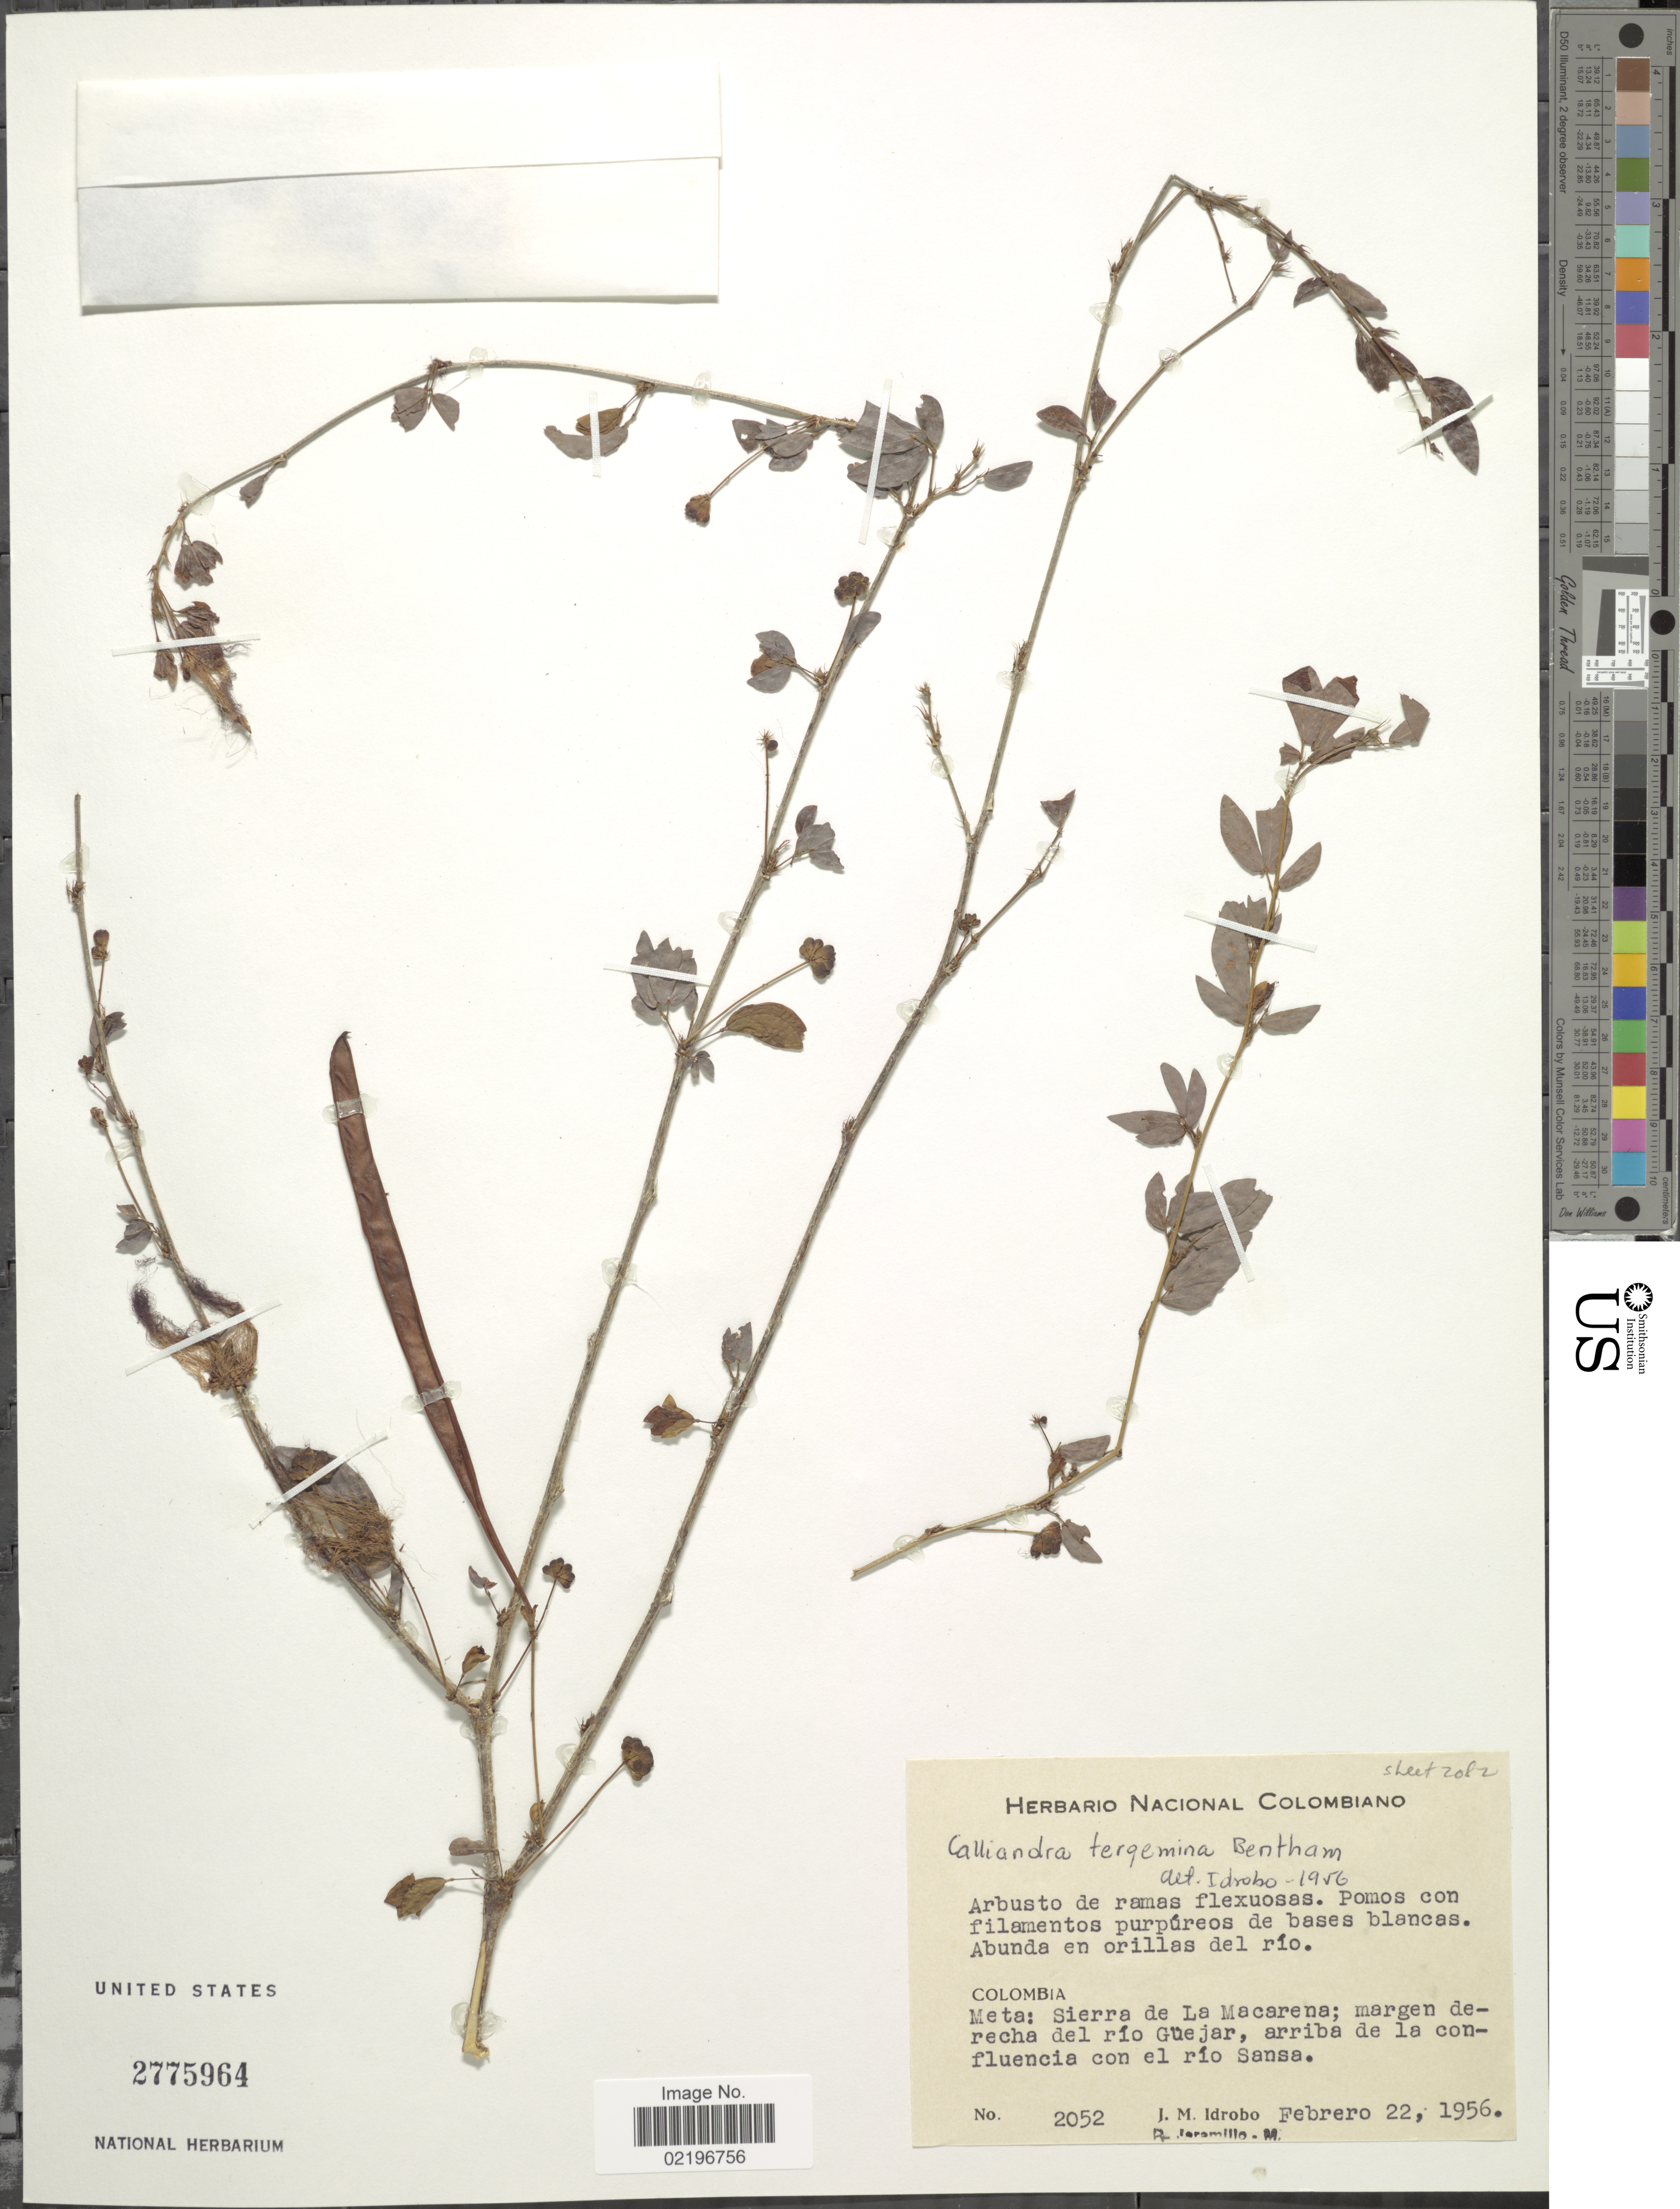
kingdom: Plantae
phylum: Tracheophyta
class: Magnoliopsida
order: Fabales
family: Fabaceae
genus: Calliandra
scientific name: Calliandra tergemina var. emarginata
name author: (Willd.) Barneby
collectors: J. M. Idrobo & R. Jaramillo M.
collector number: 2052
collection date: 1956-02-22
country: Colombia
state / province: Meta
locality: Sierra de La Macarena; margens derecha del rio Guejar, arriba de la confluencia con el rio Sansa.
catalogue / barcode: US 2775964